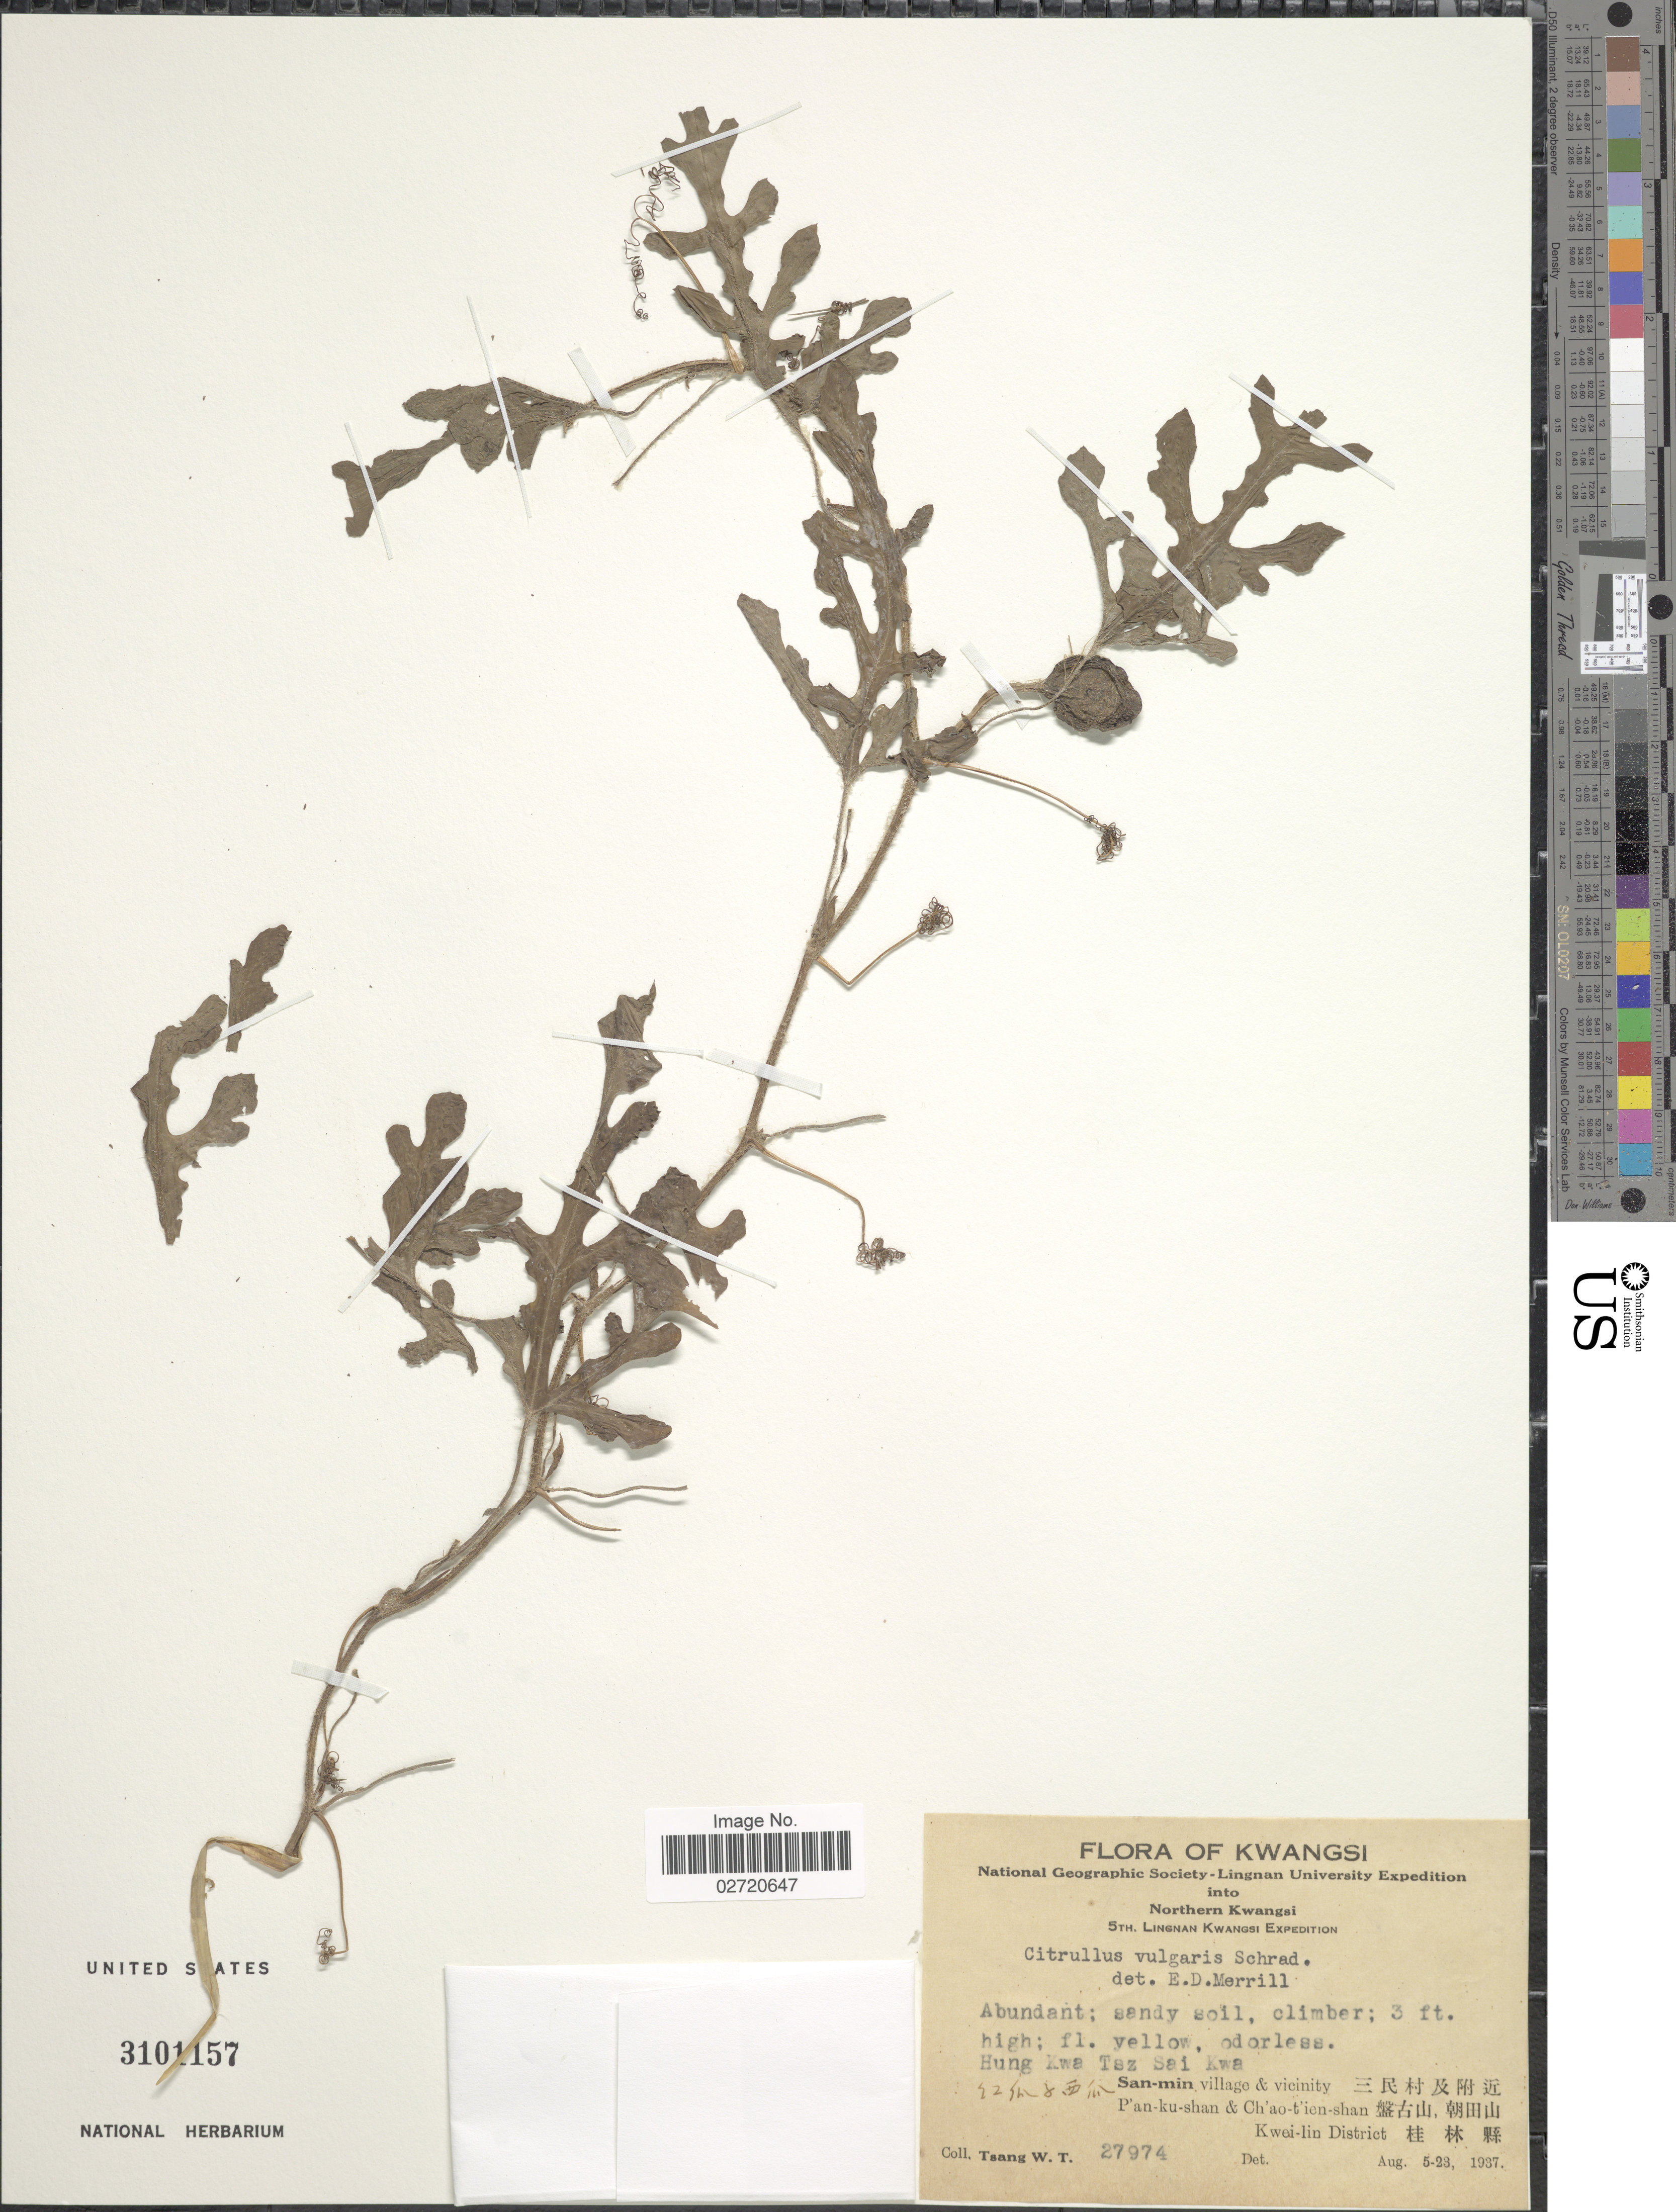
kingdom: Plantae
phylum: Tracheophyta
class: Magnoliopsida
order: Cucurbitales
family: Cucurbitaceae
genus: Citrullus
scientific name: Citrullus lanatus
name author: (Thunb.) Matsum. & Nakai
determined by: Strong, Mark T., (BOT), Smithsonian Institution - National Museum of Natural History (UNITED STATES)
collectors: W. T. Tsang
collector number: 27974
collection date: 1937-08-05/1937-08-23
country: China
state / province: Guangxi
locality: Kwangsi. Hung Kwa Tsz Sai Kwa. San-min village & vicinity. P'au- ku- shan & Ch'ao- t'ien- shan) Kwei-lin District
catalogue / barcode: US 3101157